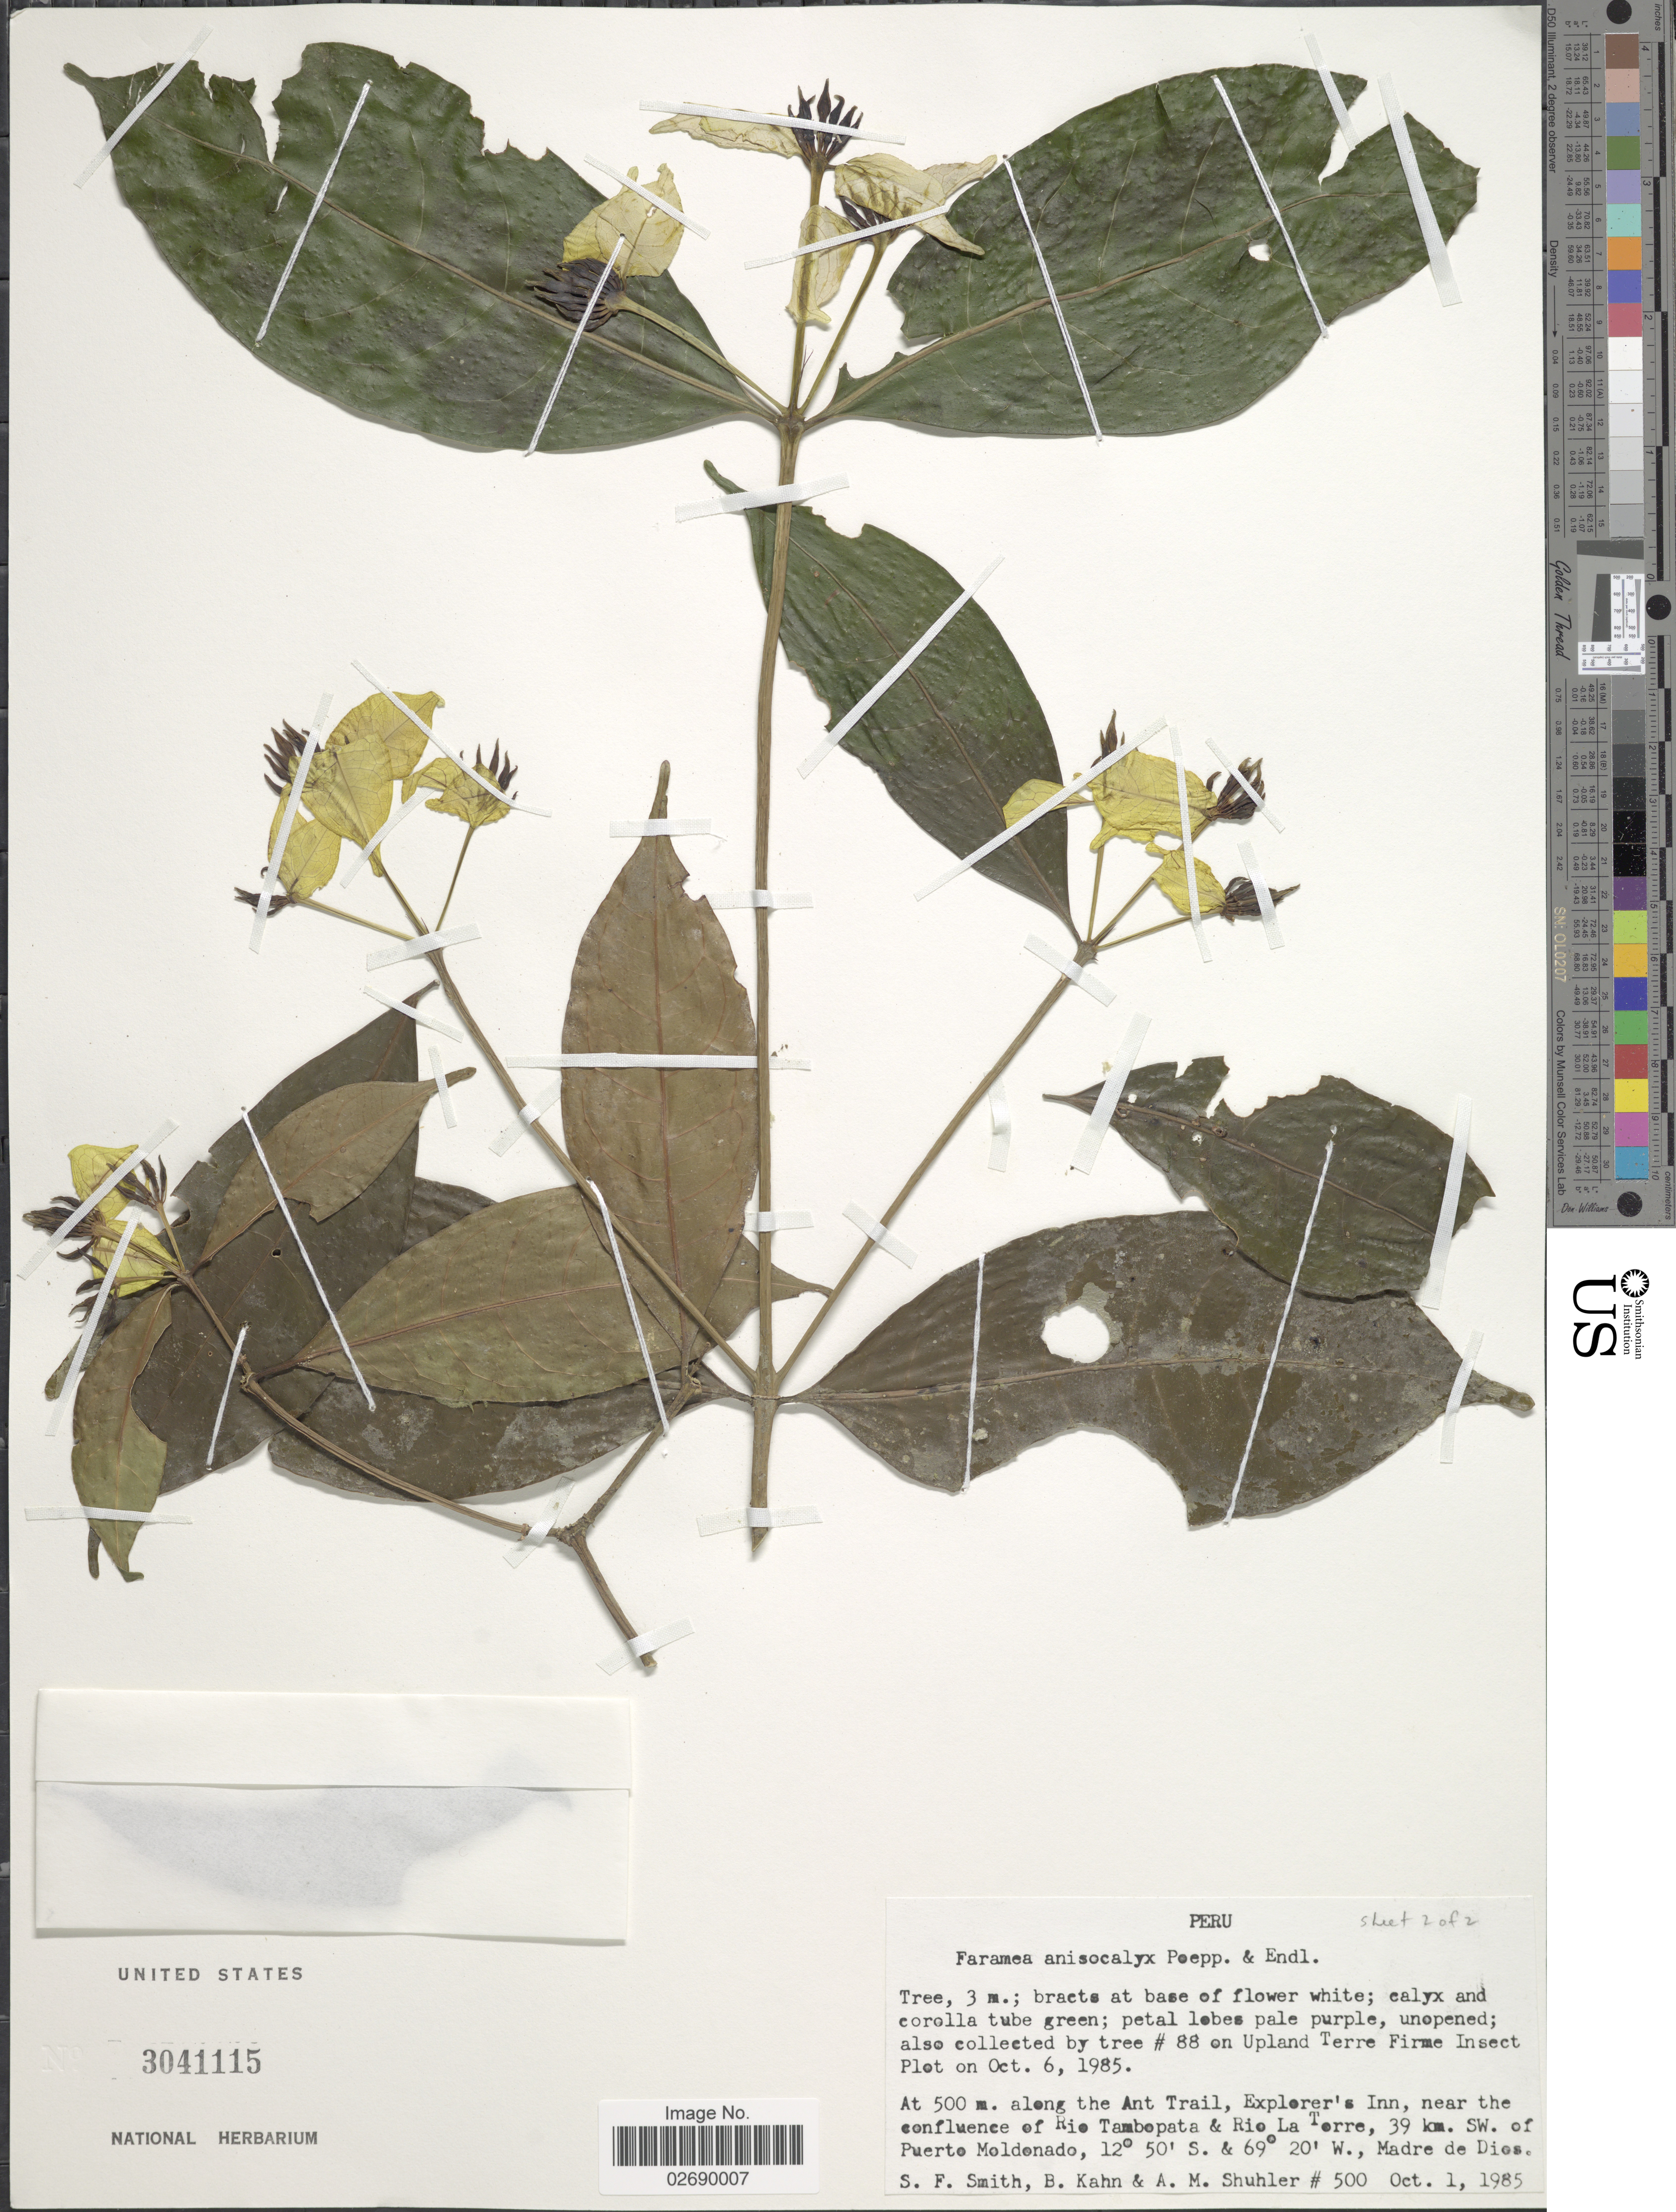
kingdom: Plantae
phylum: Tracheophyta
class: Magnoliopsida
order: Gentianales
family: Rubiaceae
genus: Faramea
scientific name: Faramea anisocalyx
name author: Poepp. & Endl.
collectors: S.F. Smith, B. Kahn & A. Shuhler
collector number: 500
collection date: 1985-10-01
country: Peru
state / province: Madre de Dios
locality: Along the Ant Trail, Explorer's Inn. near the confluence of Rio Tambopata & Rio La Torre, 39 km. SW of Puerto Moldonado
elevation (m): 500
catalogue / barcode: US 3041115